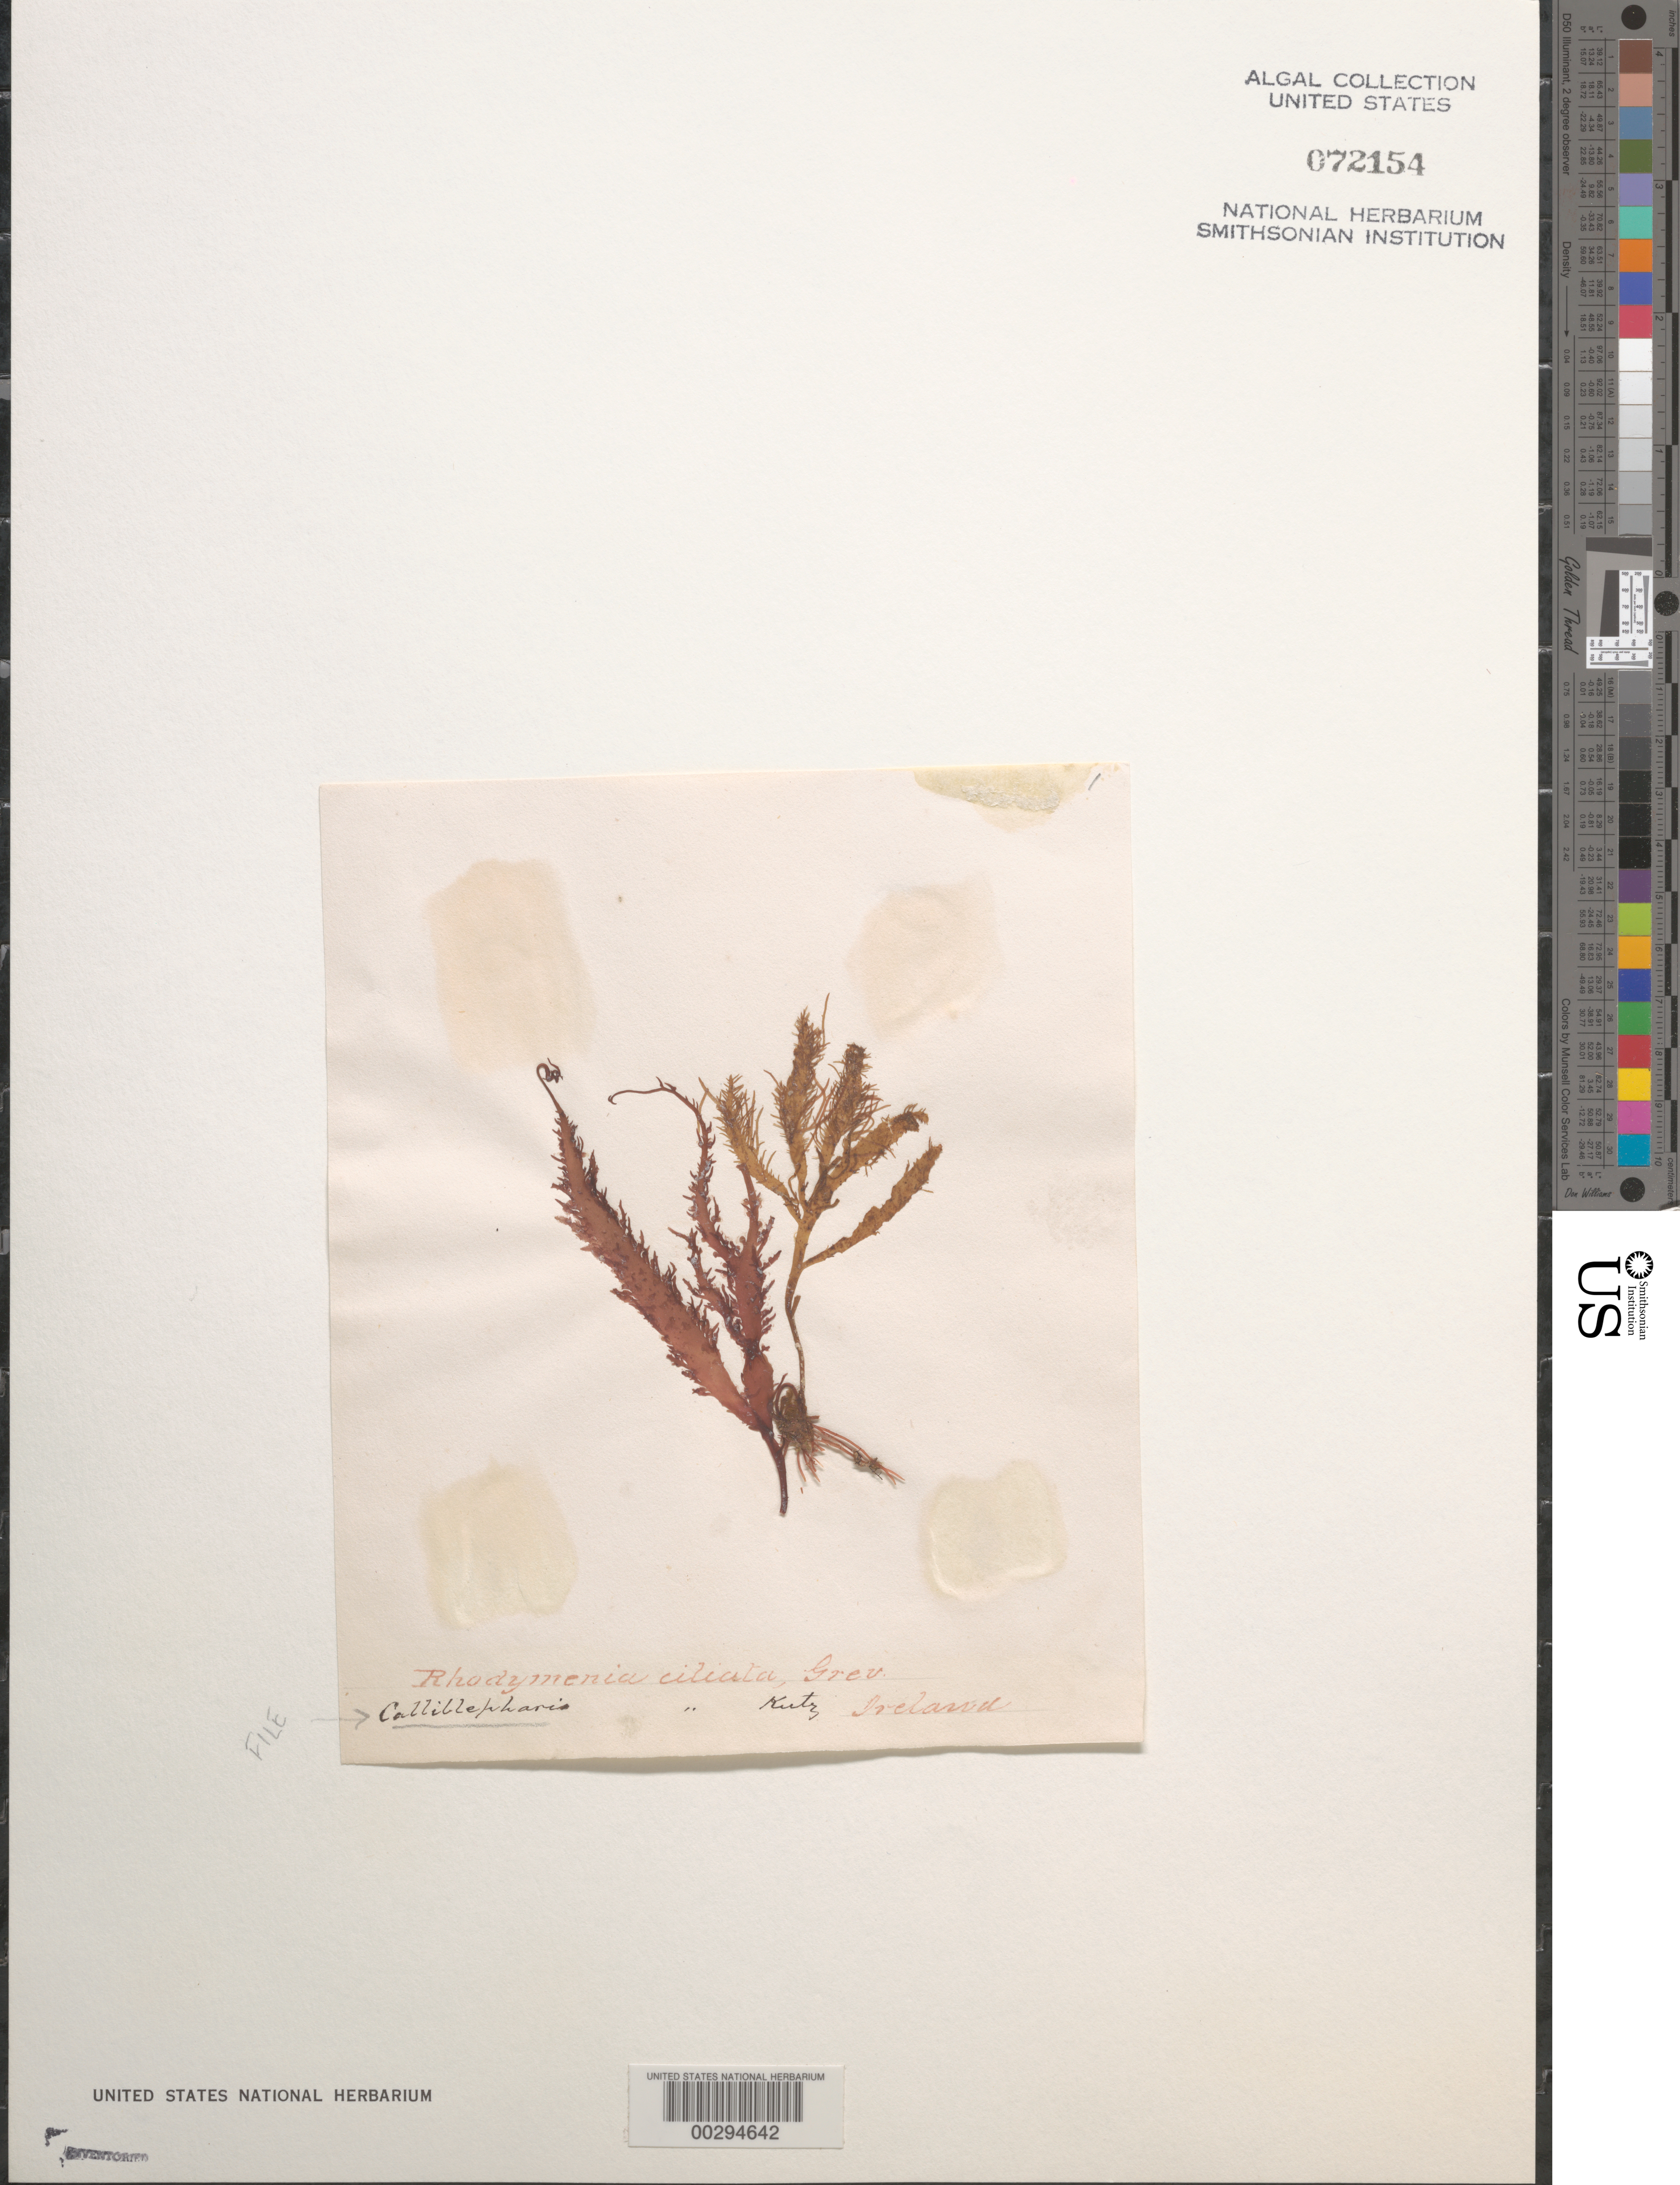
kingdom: Plantae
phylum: Rhodophyta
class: Florideophyceae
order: Gigartinales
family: Cystocloniaceae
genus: Calliblepharis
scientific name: Calliblepharis ciliata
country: Ireland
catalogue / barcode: US 72154